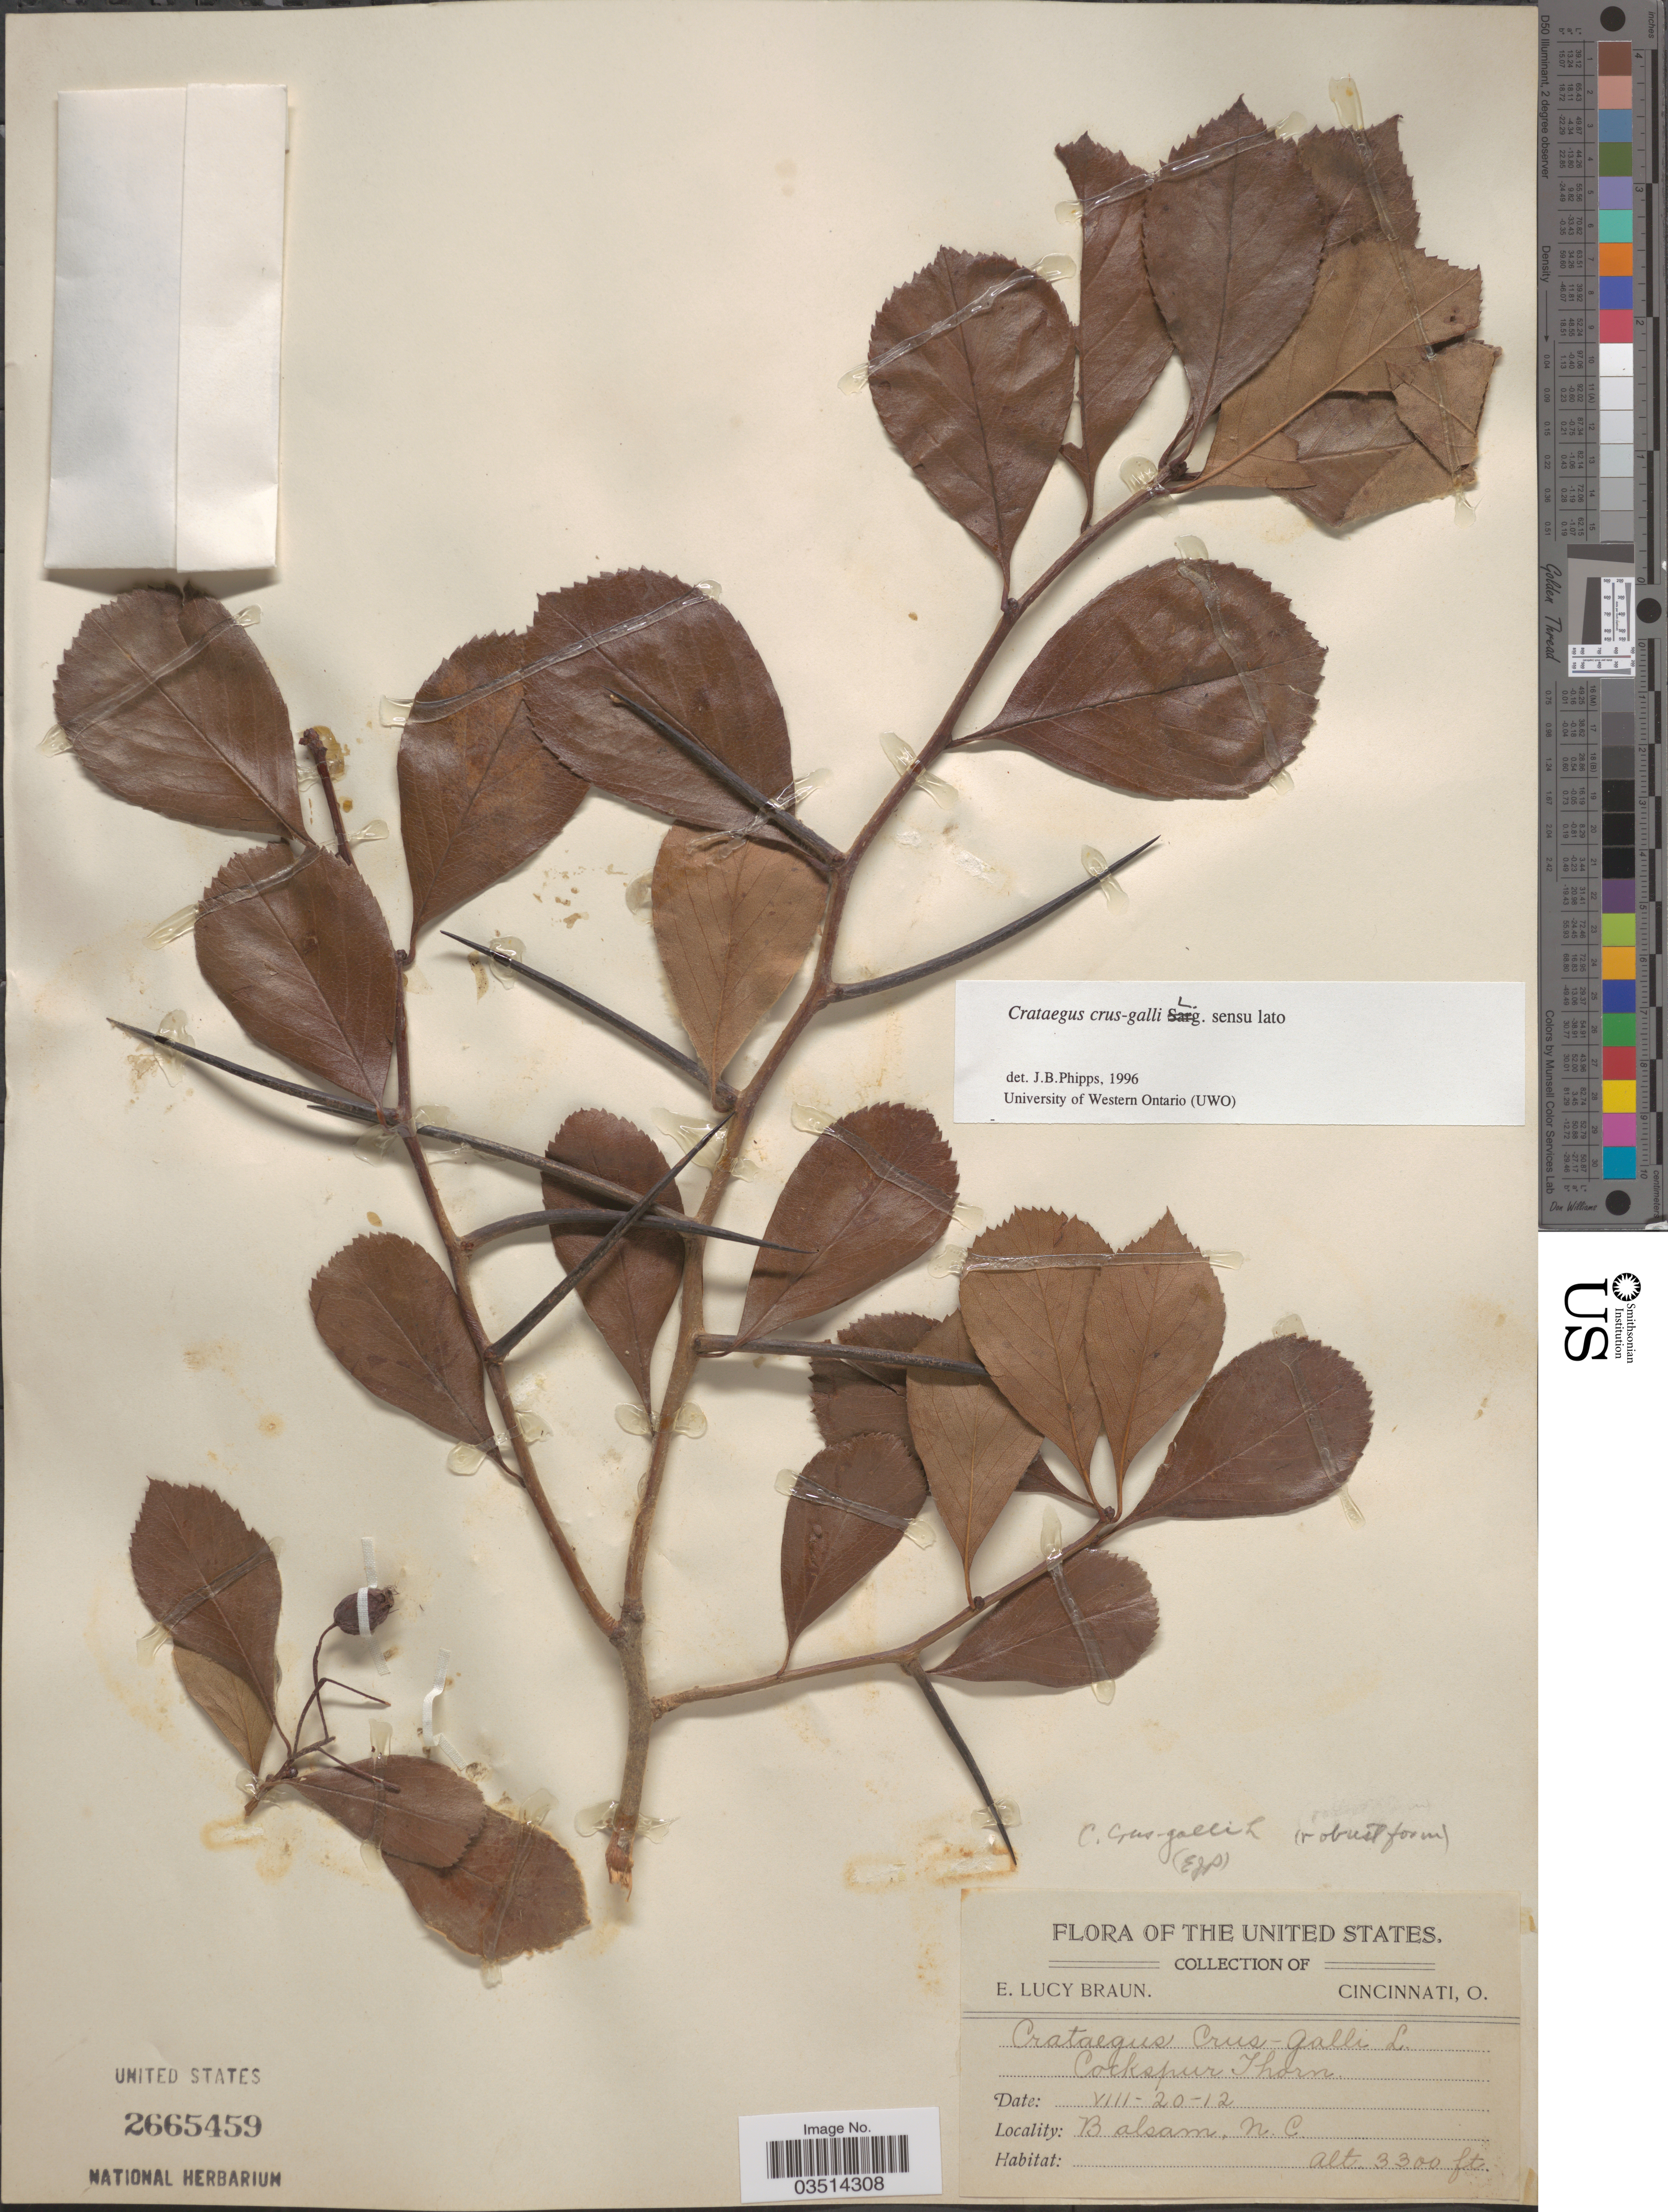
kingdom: Plantae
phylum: Tracheophyta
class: Magnoliopsida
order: Rosales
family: Rosaceae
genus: Crataegus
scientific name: Crataegus crus-galli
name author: L.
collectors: E. L. Braun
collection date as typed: Transcribed d/m/y: 20/8/12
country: United States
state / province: North Carolina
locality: Balsam.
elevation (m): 1006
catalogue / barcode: US 2665459